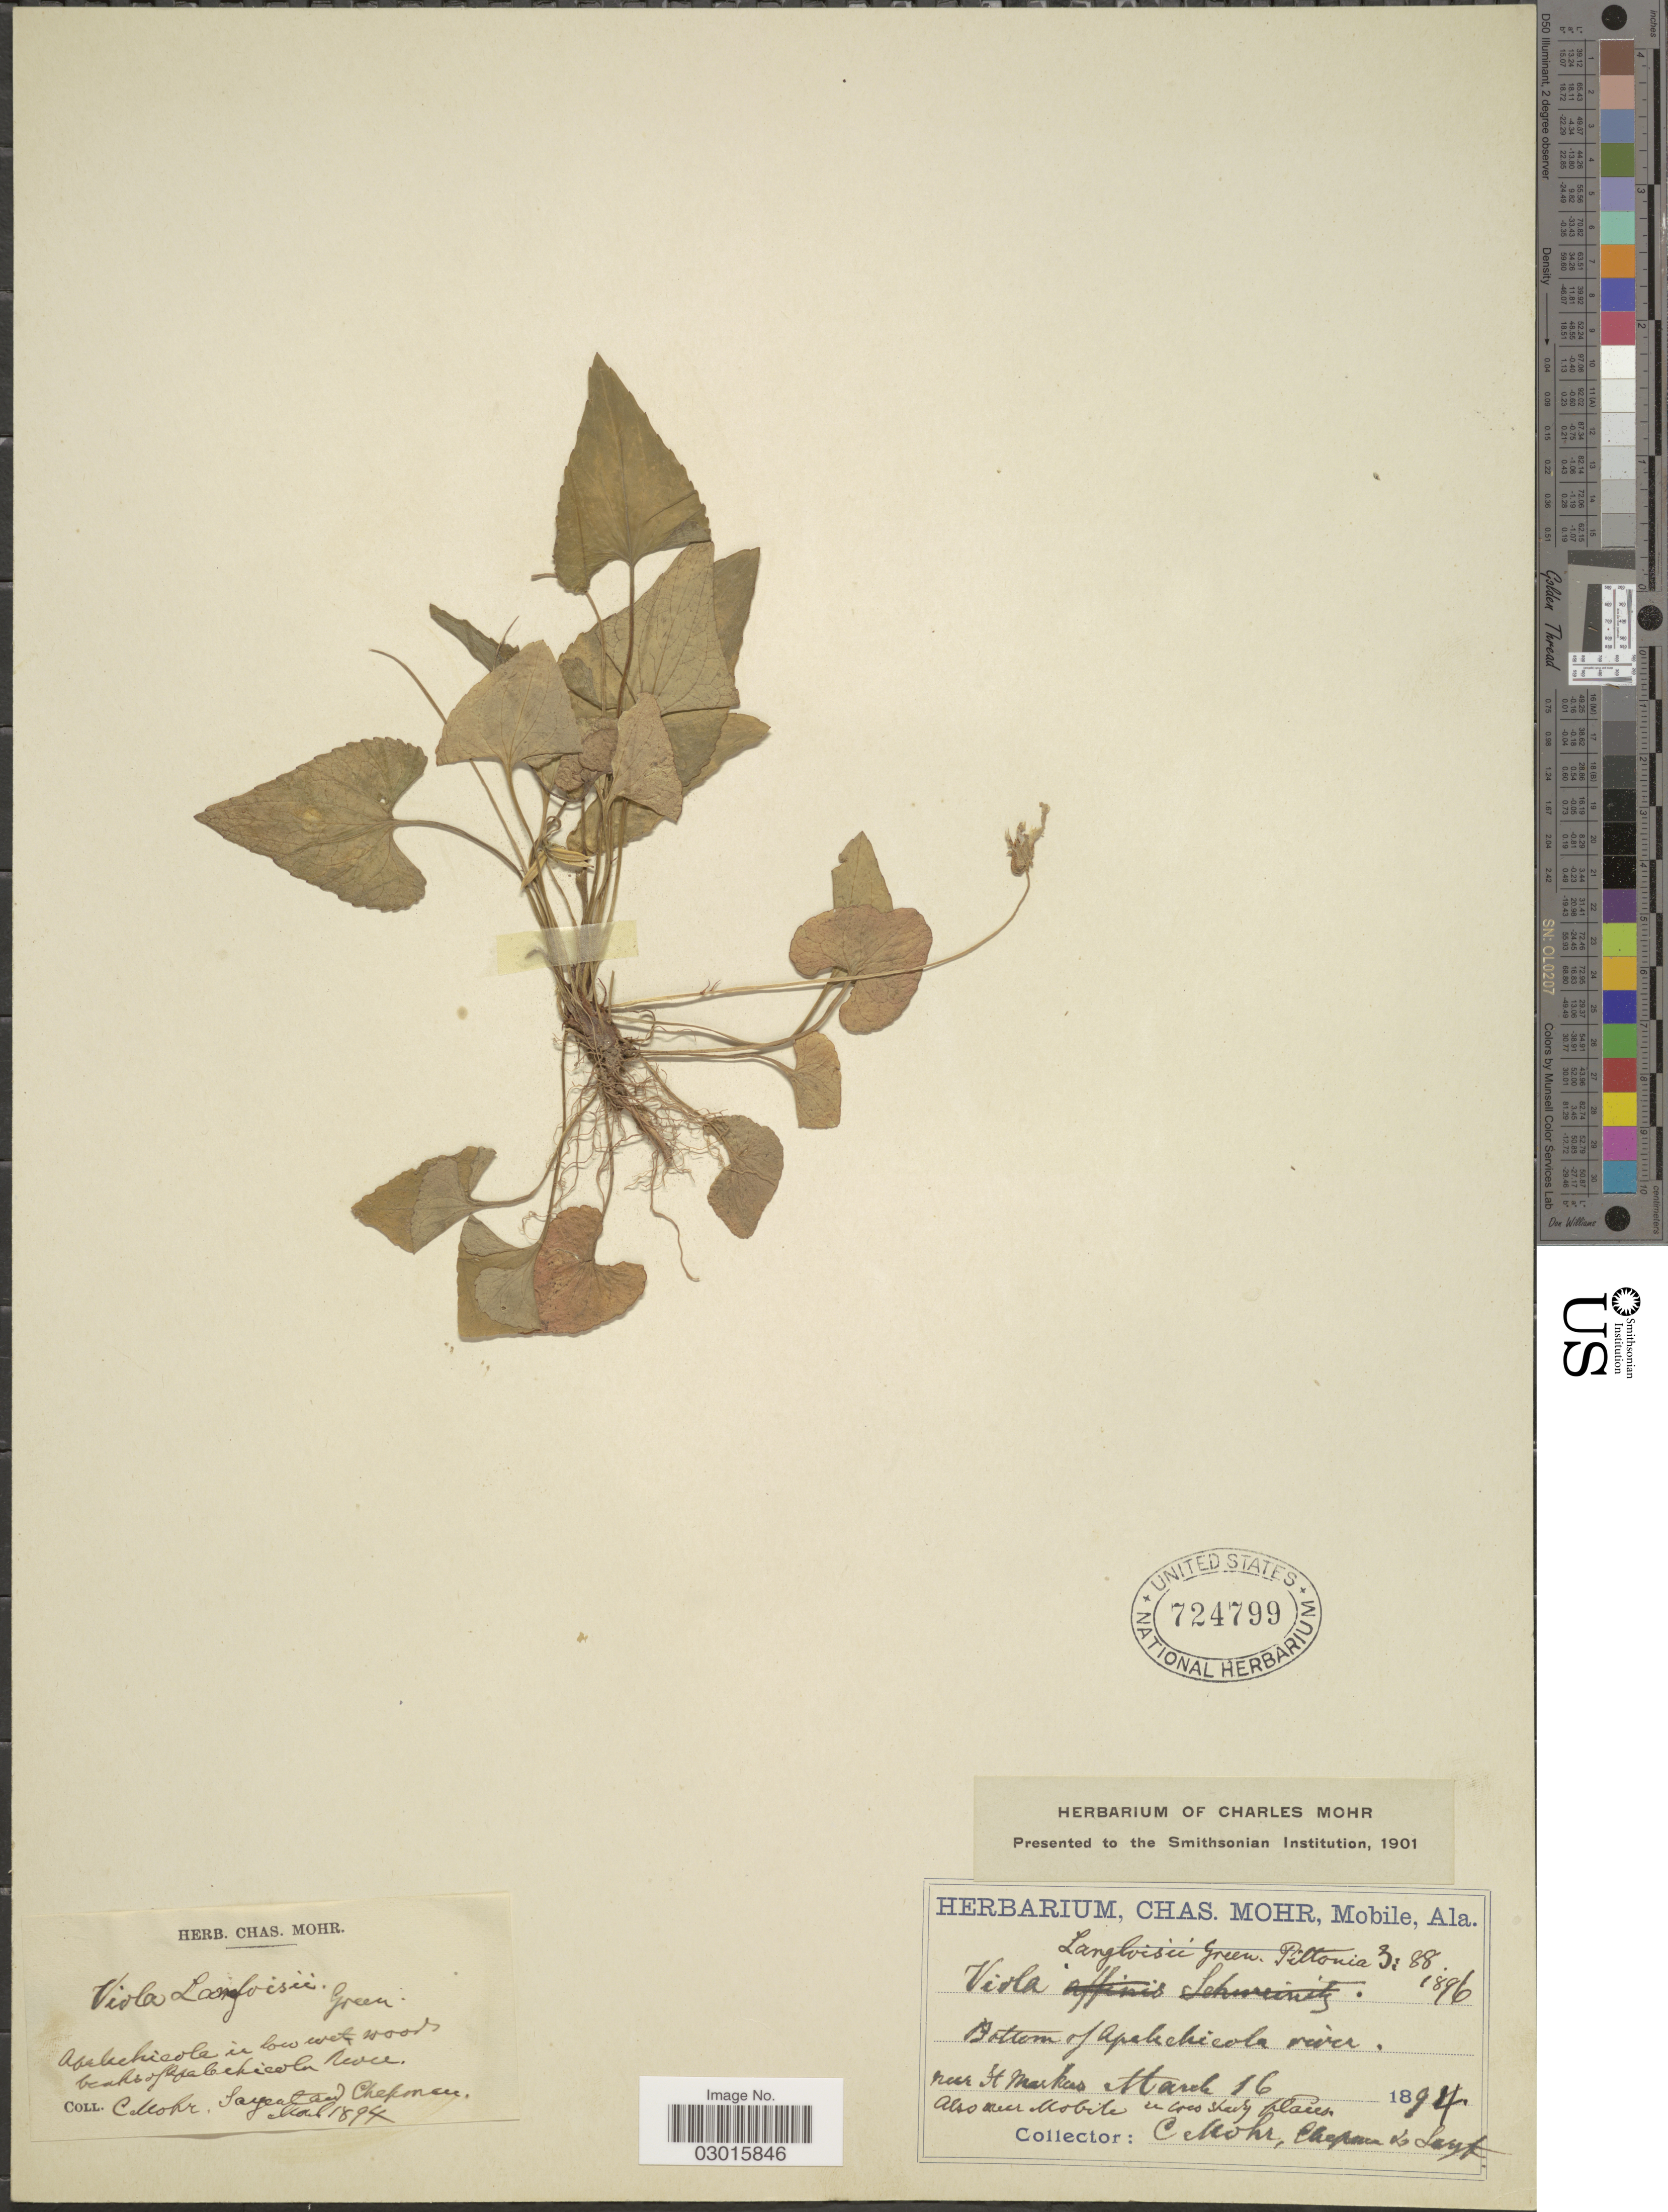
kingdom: Plantae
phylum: Tracheophyta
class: Magnoliopsida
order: Malpighiales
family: Violaceae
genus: Viola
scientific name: Viola langloisii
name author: Greene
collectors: C. Mohr, A. Chapman & -- Sargent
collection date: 1894-03-16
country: United States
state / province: Florida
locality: Bottom of Apalachicola river, near St Markus, Also near Mobile.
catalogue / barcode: US 724799